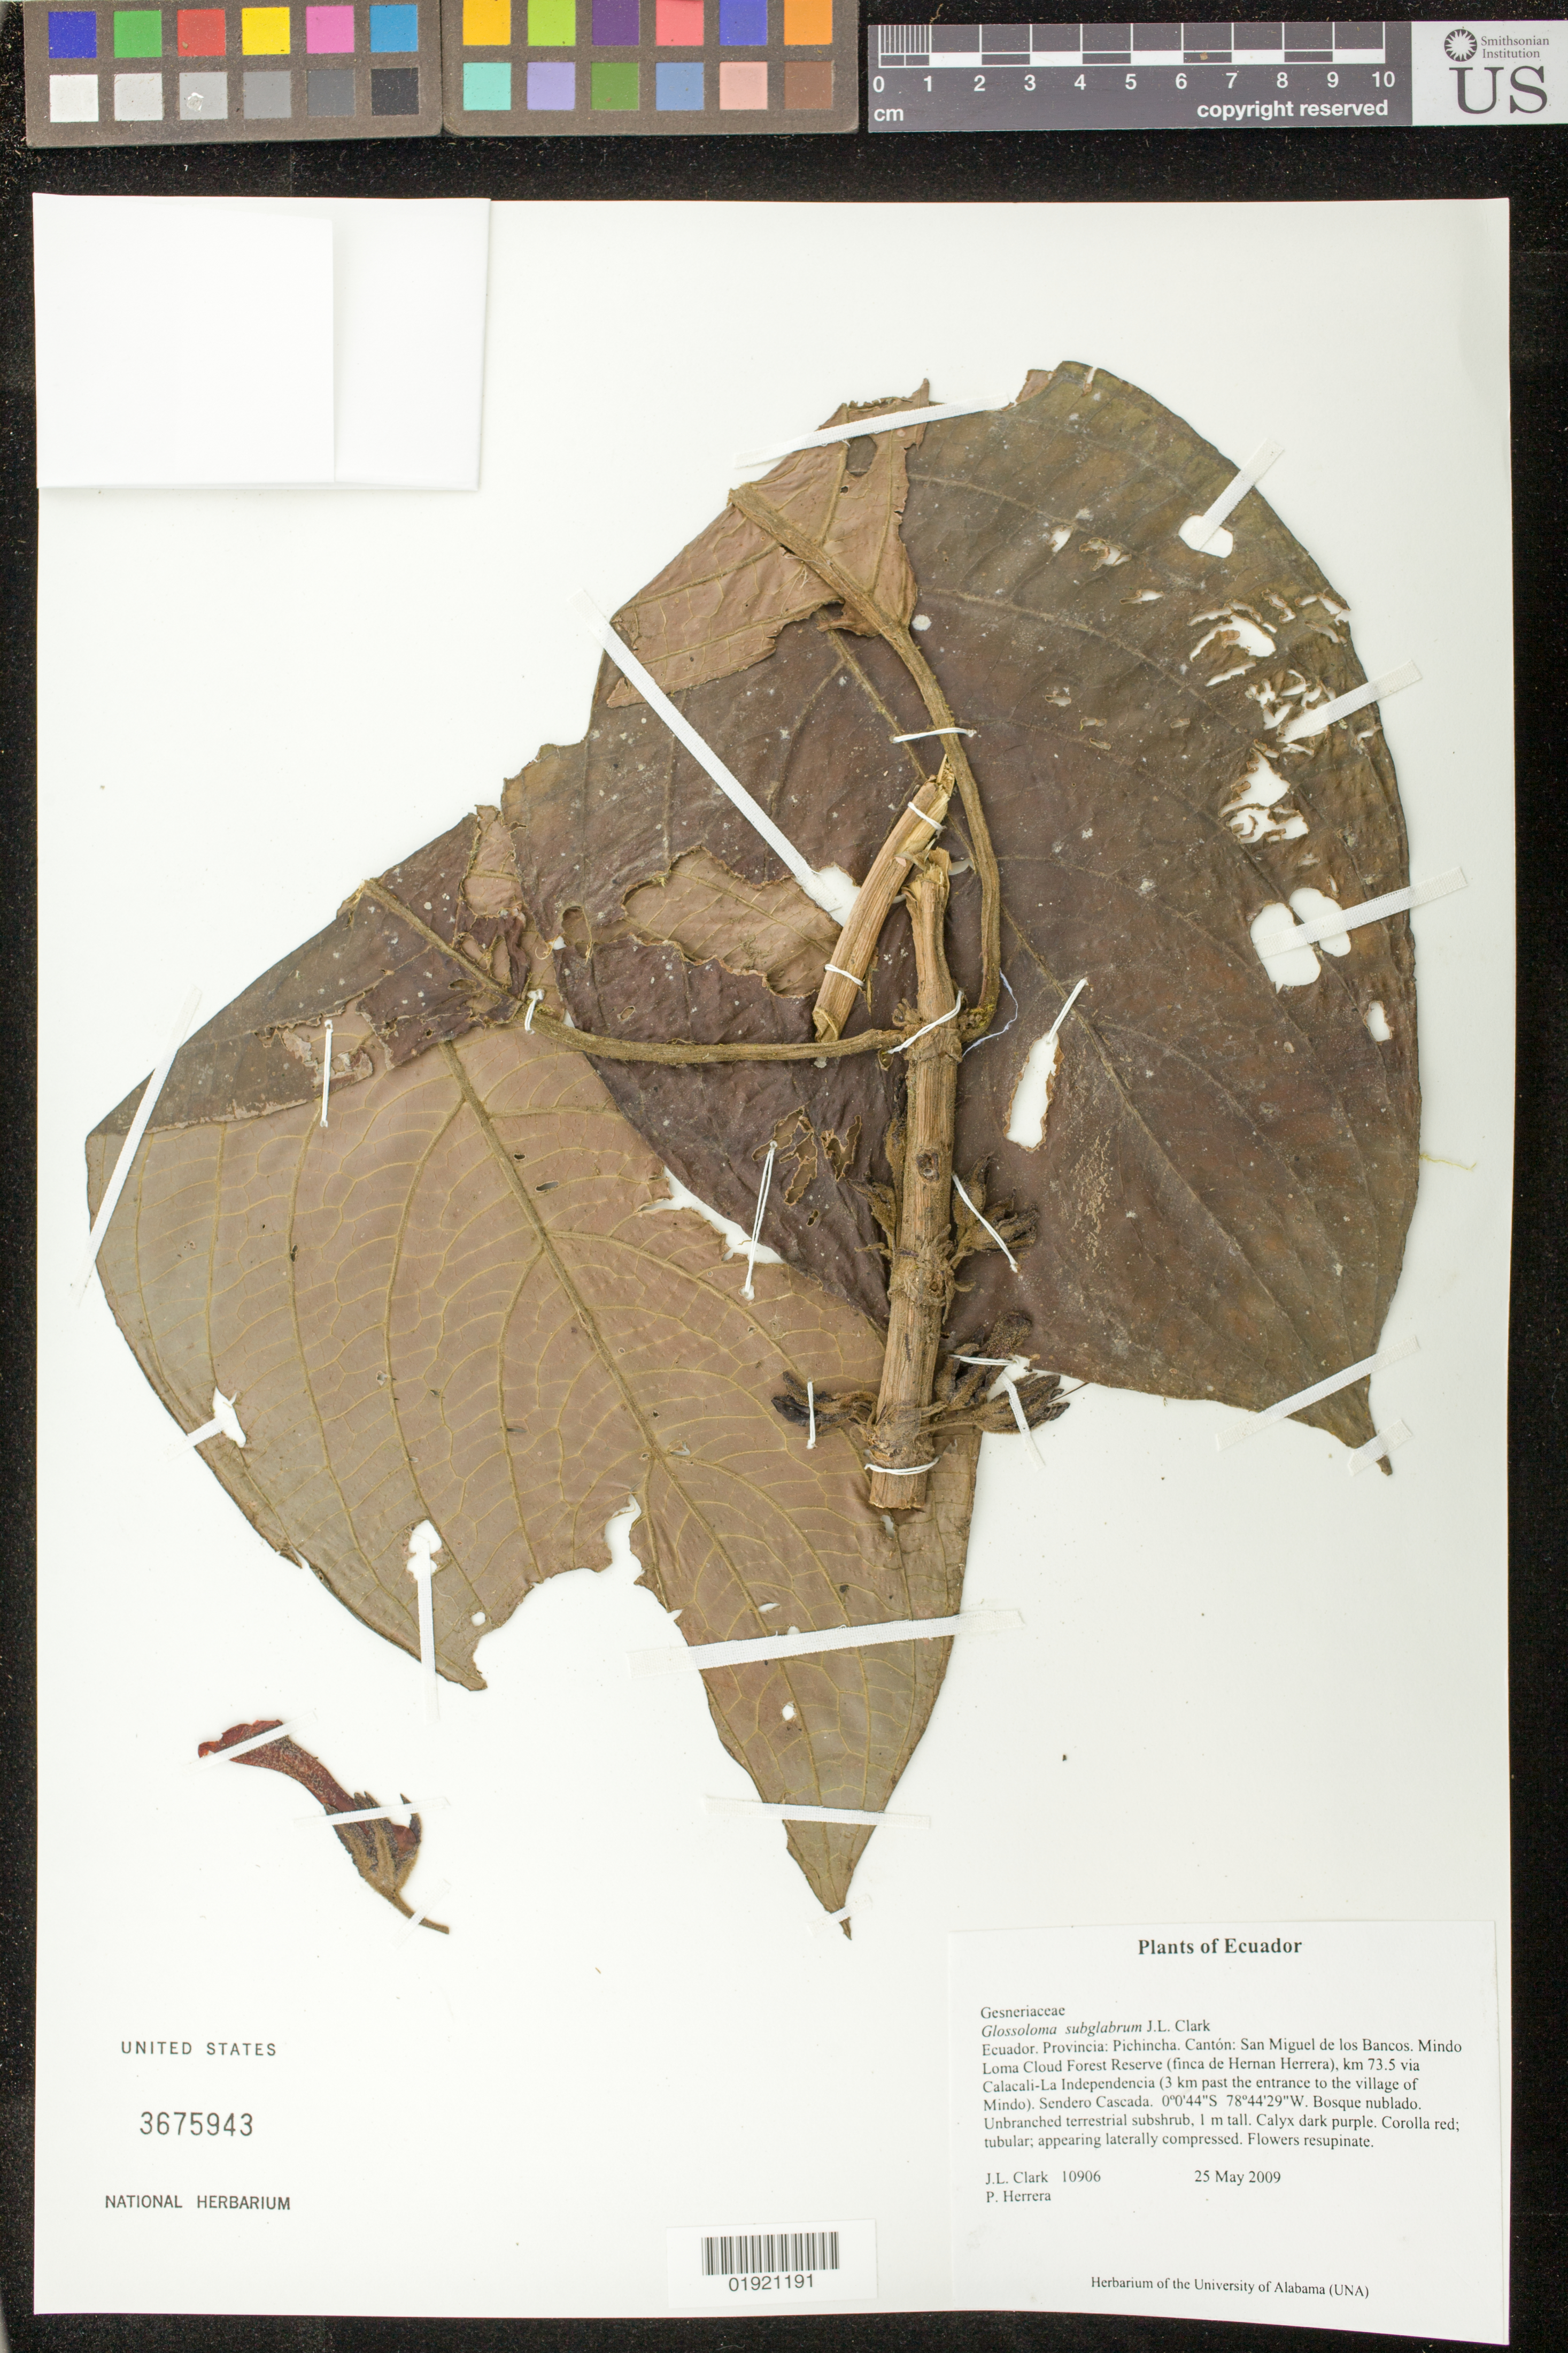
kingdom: Plantae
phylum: Tracheophyta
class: Magnoliopsida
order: Lamiales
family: Gesneriaceae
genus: Glossoloma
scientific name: Glossoloma subglabrum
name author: J.L. Clark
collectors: J. L. Clark & Herrera, P.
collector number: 10906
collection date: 2009-05-25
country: Ecuador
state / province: Pichincha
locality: Canton: San Miguel de los Bancos. Mindo Loma Cloud Forest Reserve (finca de Hernan Herrera), km 73.5 via Calacali-La Independencia (3 km past the entrance to the village of Mindo). Sendero Cascada.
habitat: Bosque nublado.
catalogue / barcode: US 3675943